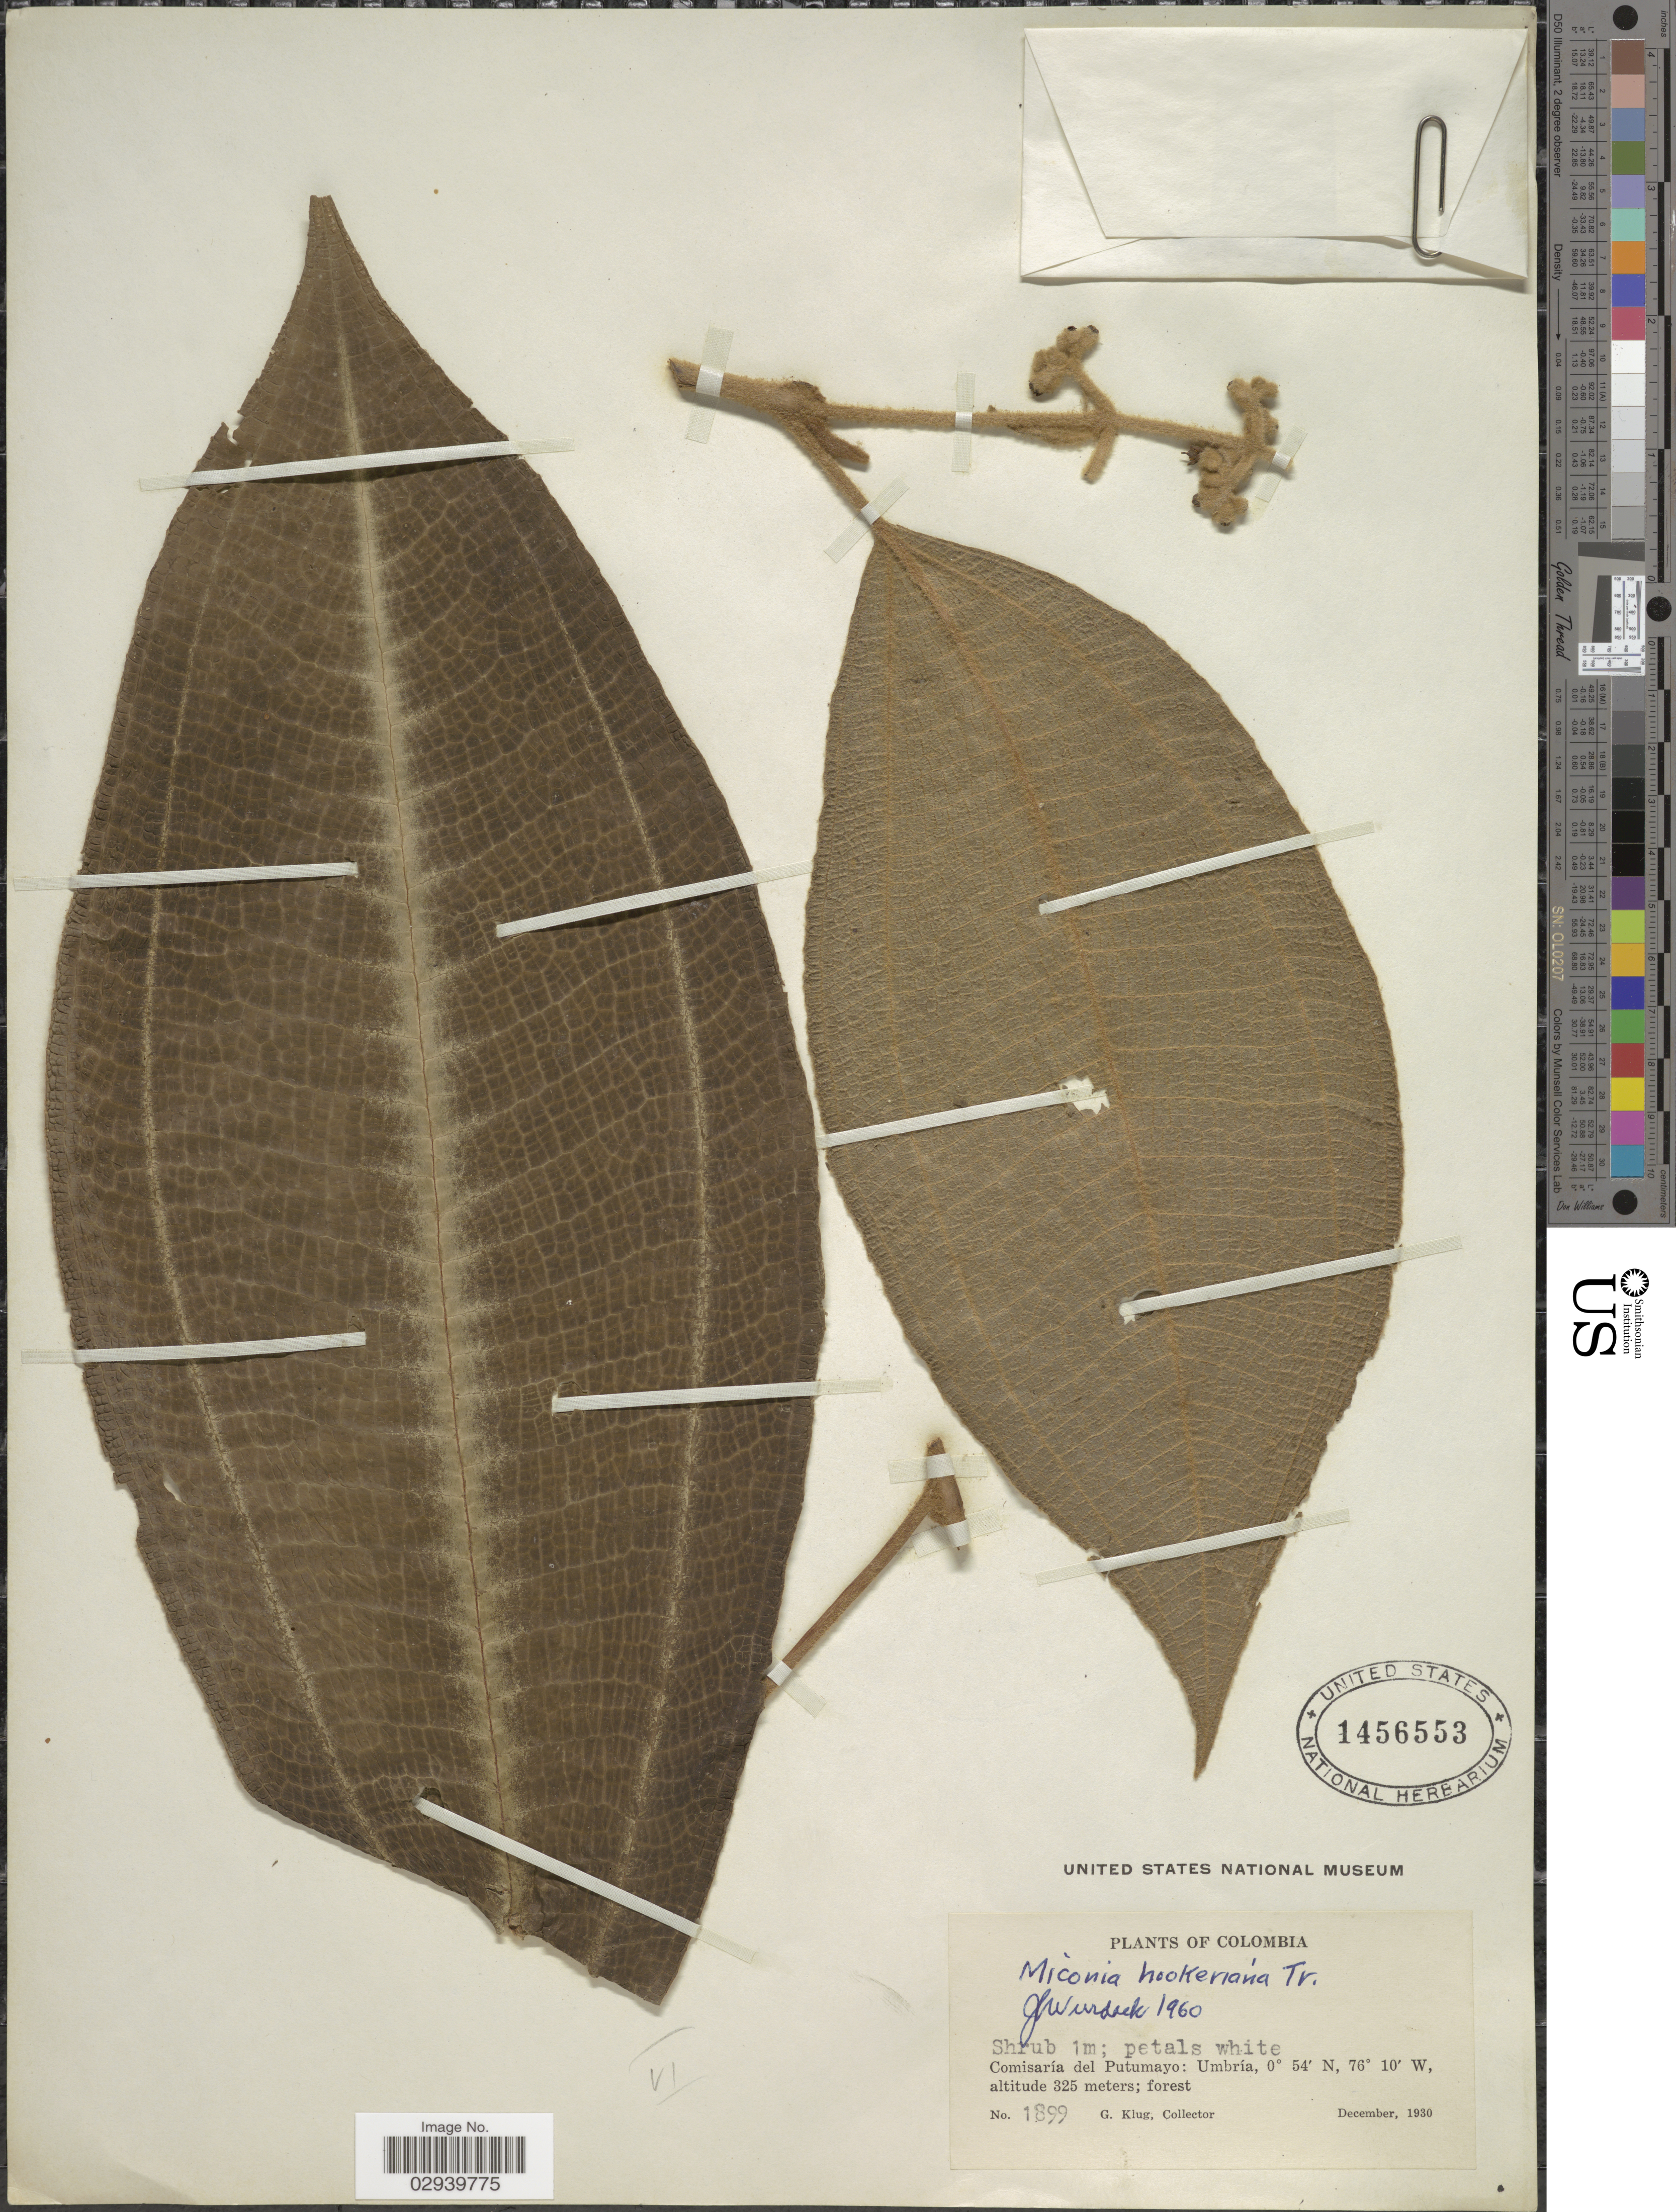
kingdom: Plantae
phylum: Tracheophyta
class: Magnoliopsida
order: Myrtales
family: Melastomataceae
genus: Miconia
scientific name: Miconia hookeriana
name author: Triana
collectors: G. Klug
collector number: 1899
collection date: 1930-12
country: Colombia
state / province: Putumayo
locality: Comisaría del Putumayo: Umbría.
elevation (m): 325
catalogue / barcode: US 1456553